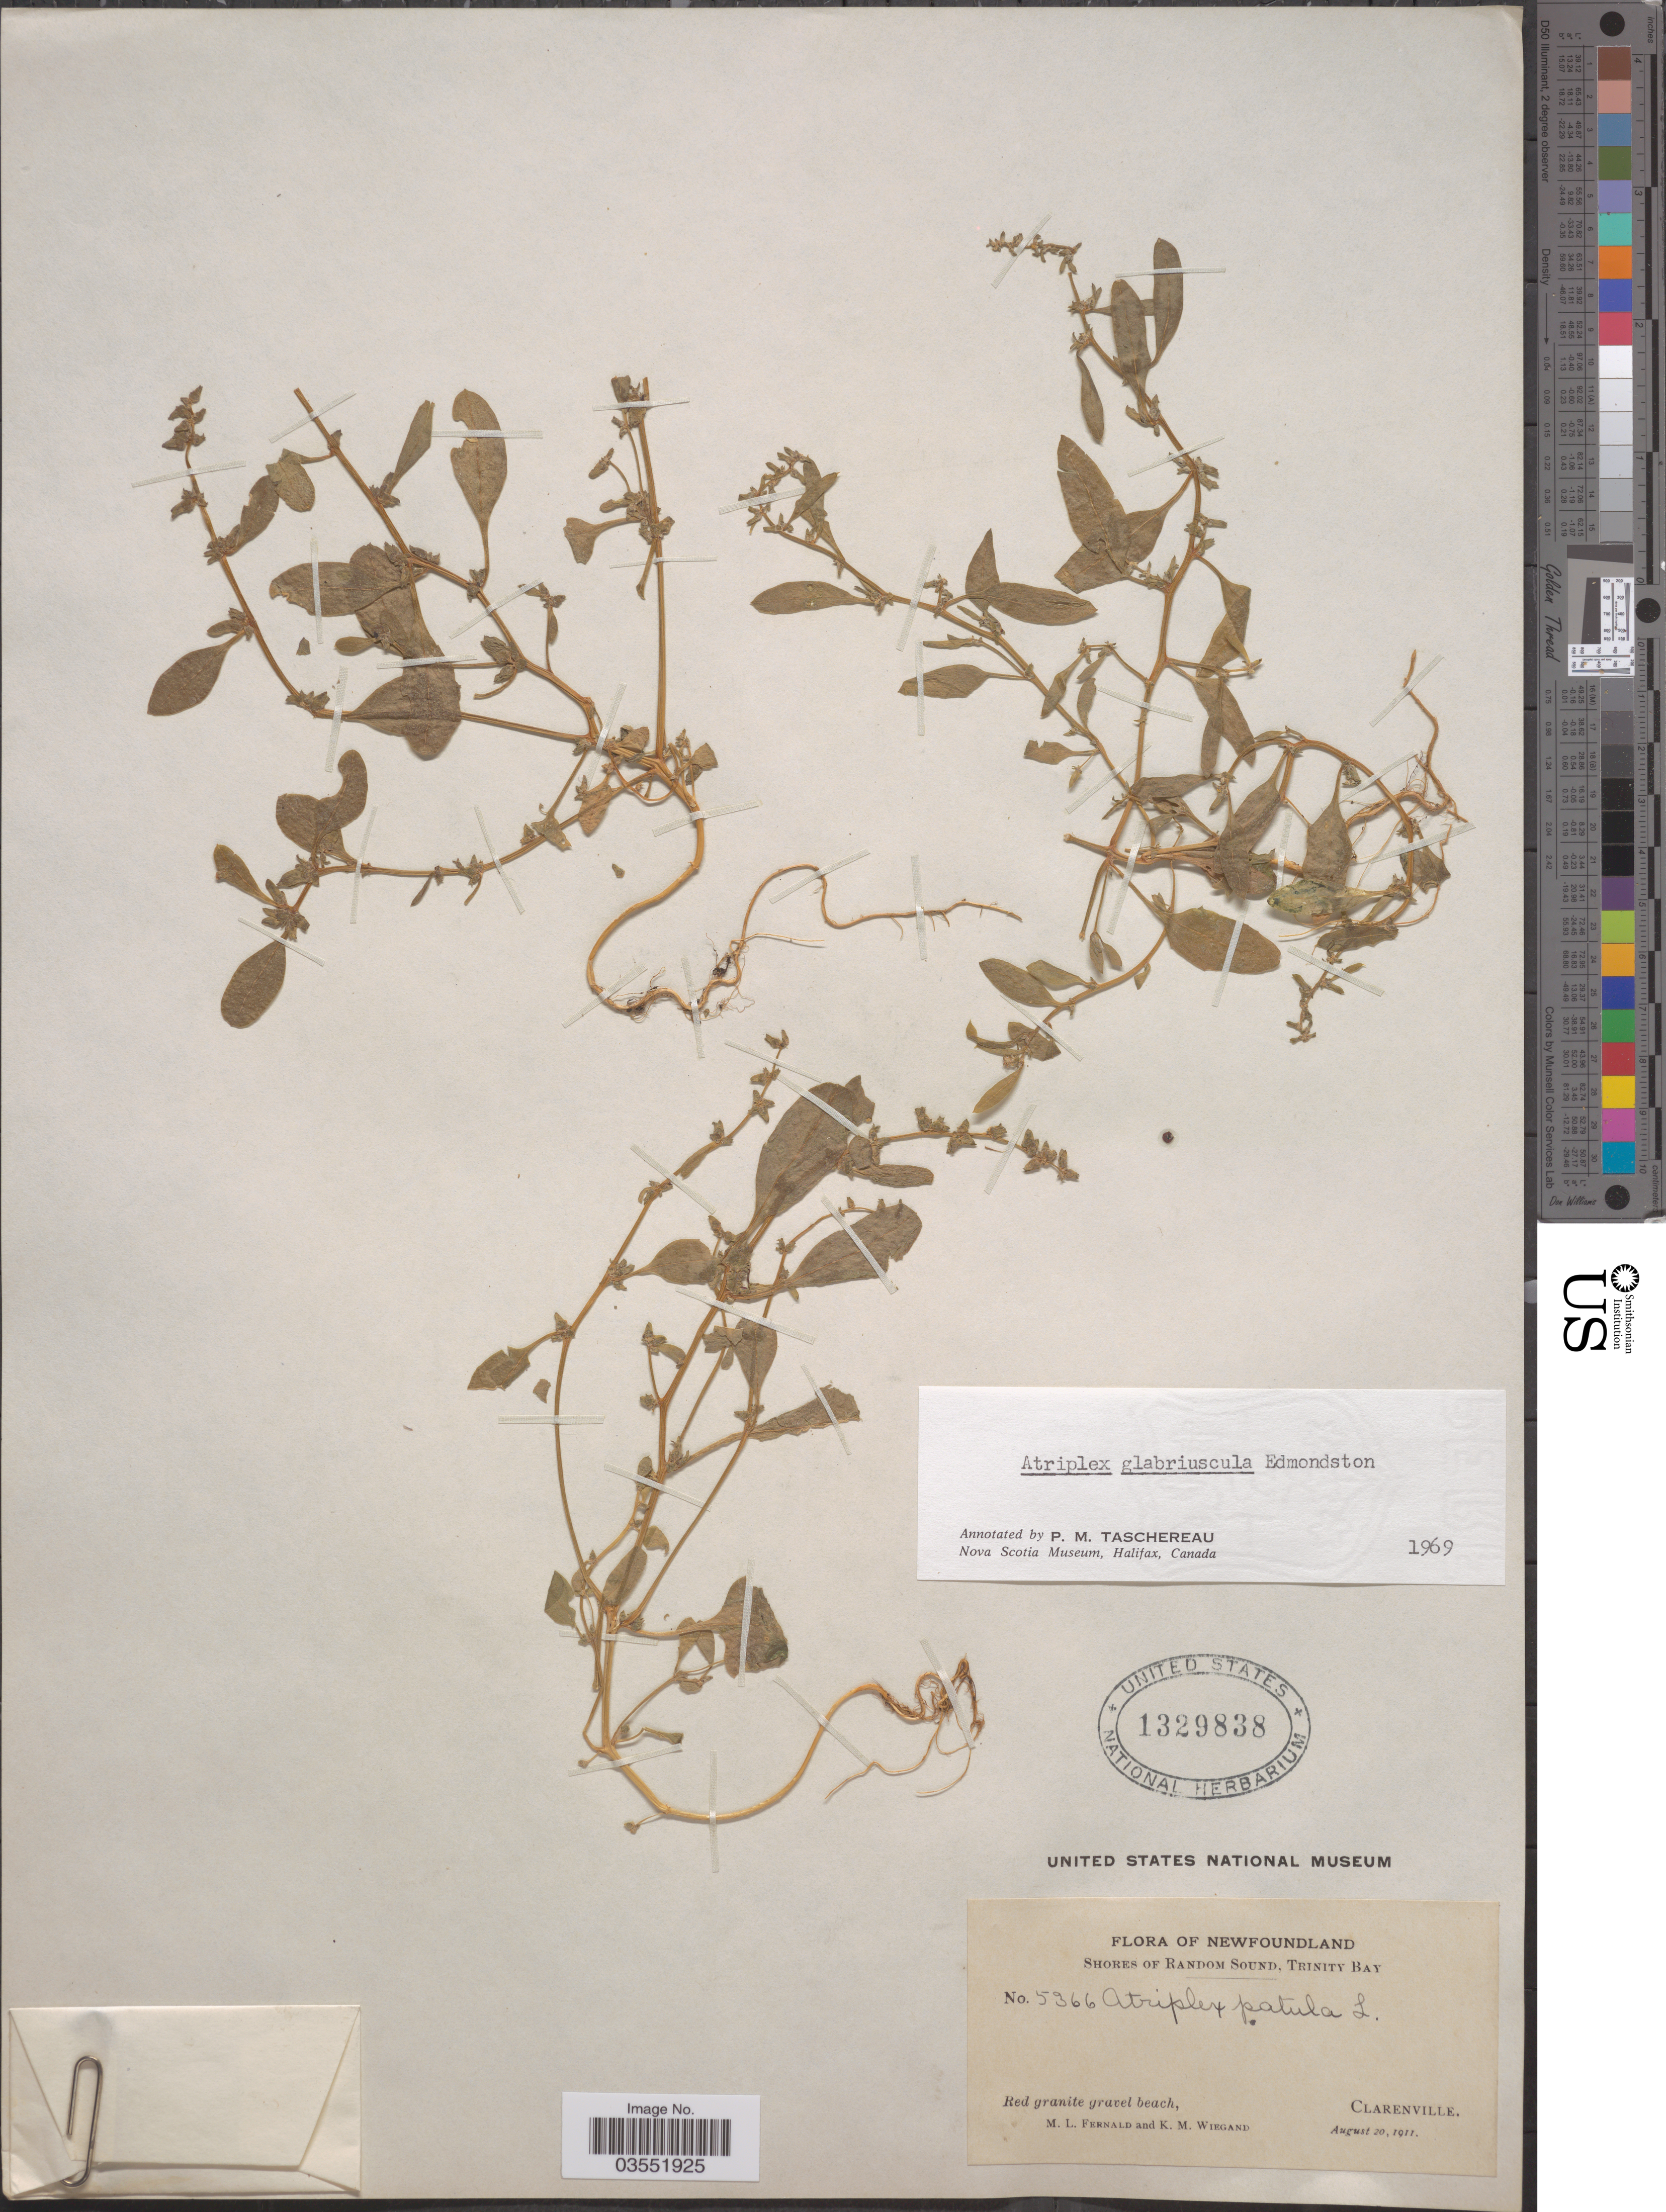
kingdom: Plantae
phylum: Tracheophyta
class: Magnoliopsida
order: Caryophyllales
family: Amaranthaceae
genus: Atriplex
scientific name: Atriplex glabriuscula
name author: Edmondston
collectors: M. L. Fernald & K. M. Wiegand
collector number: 5366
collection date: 1911-08-20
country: Canada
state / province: Newfoundland and Labrador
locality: Shores of Random Sound, Trinity Bay. Clarenville.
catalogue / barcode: US 1329838